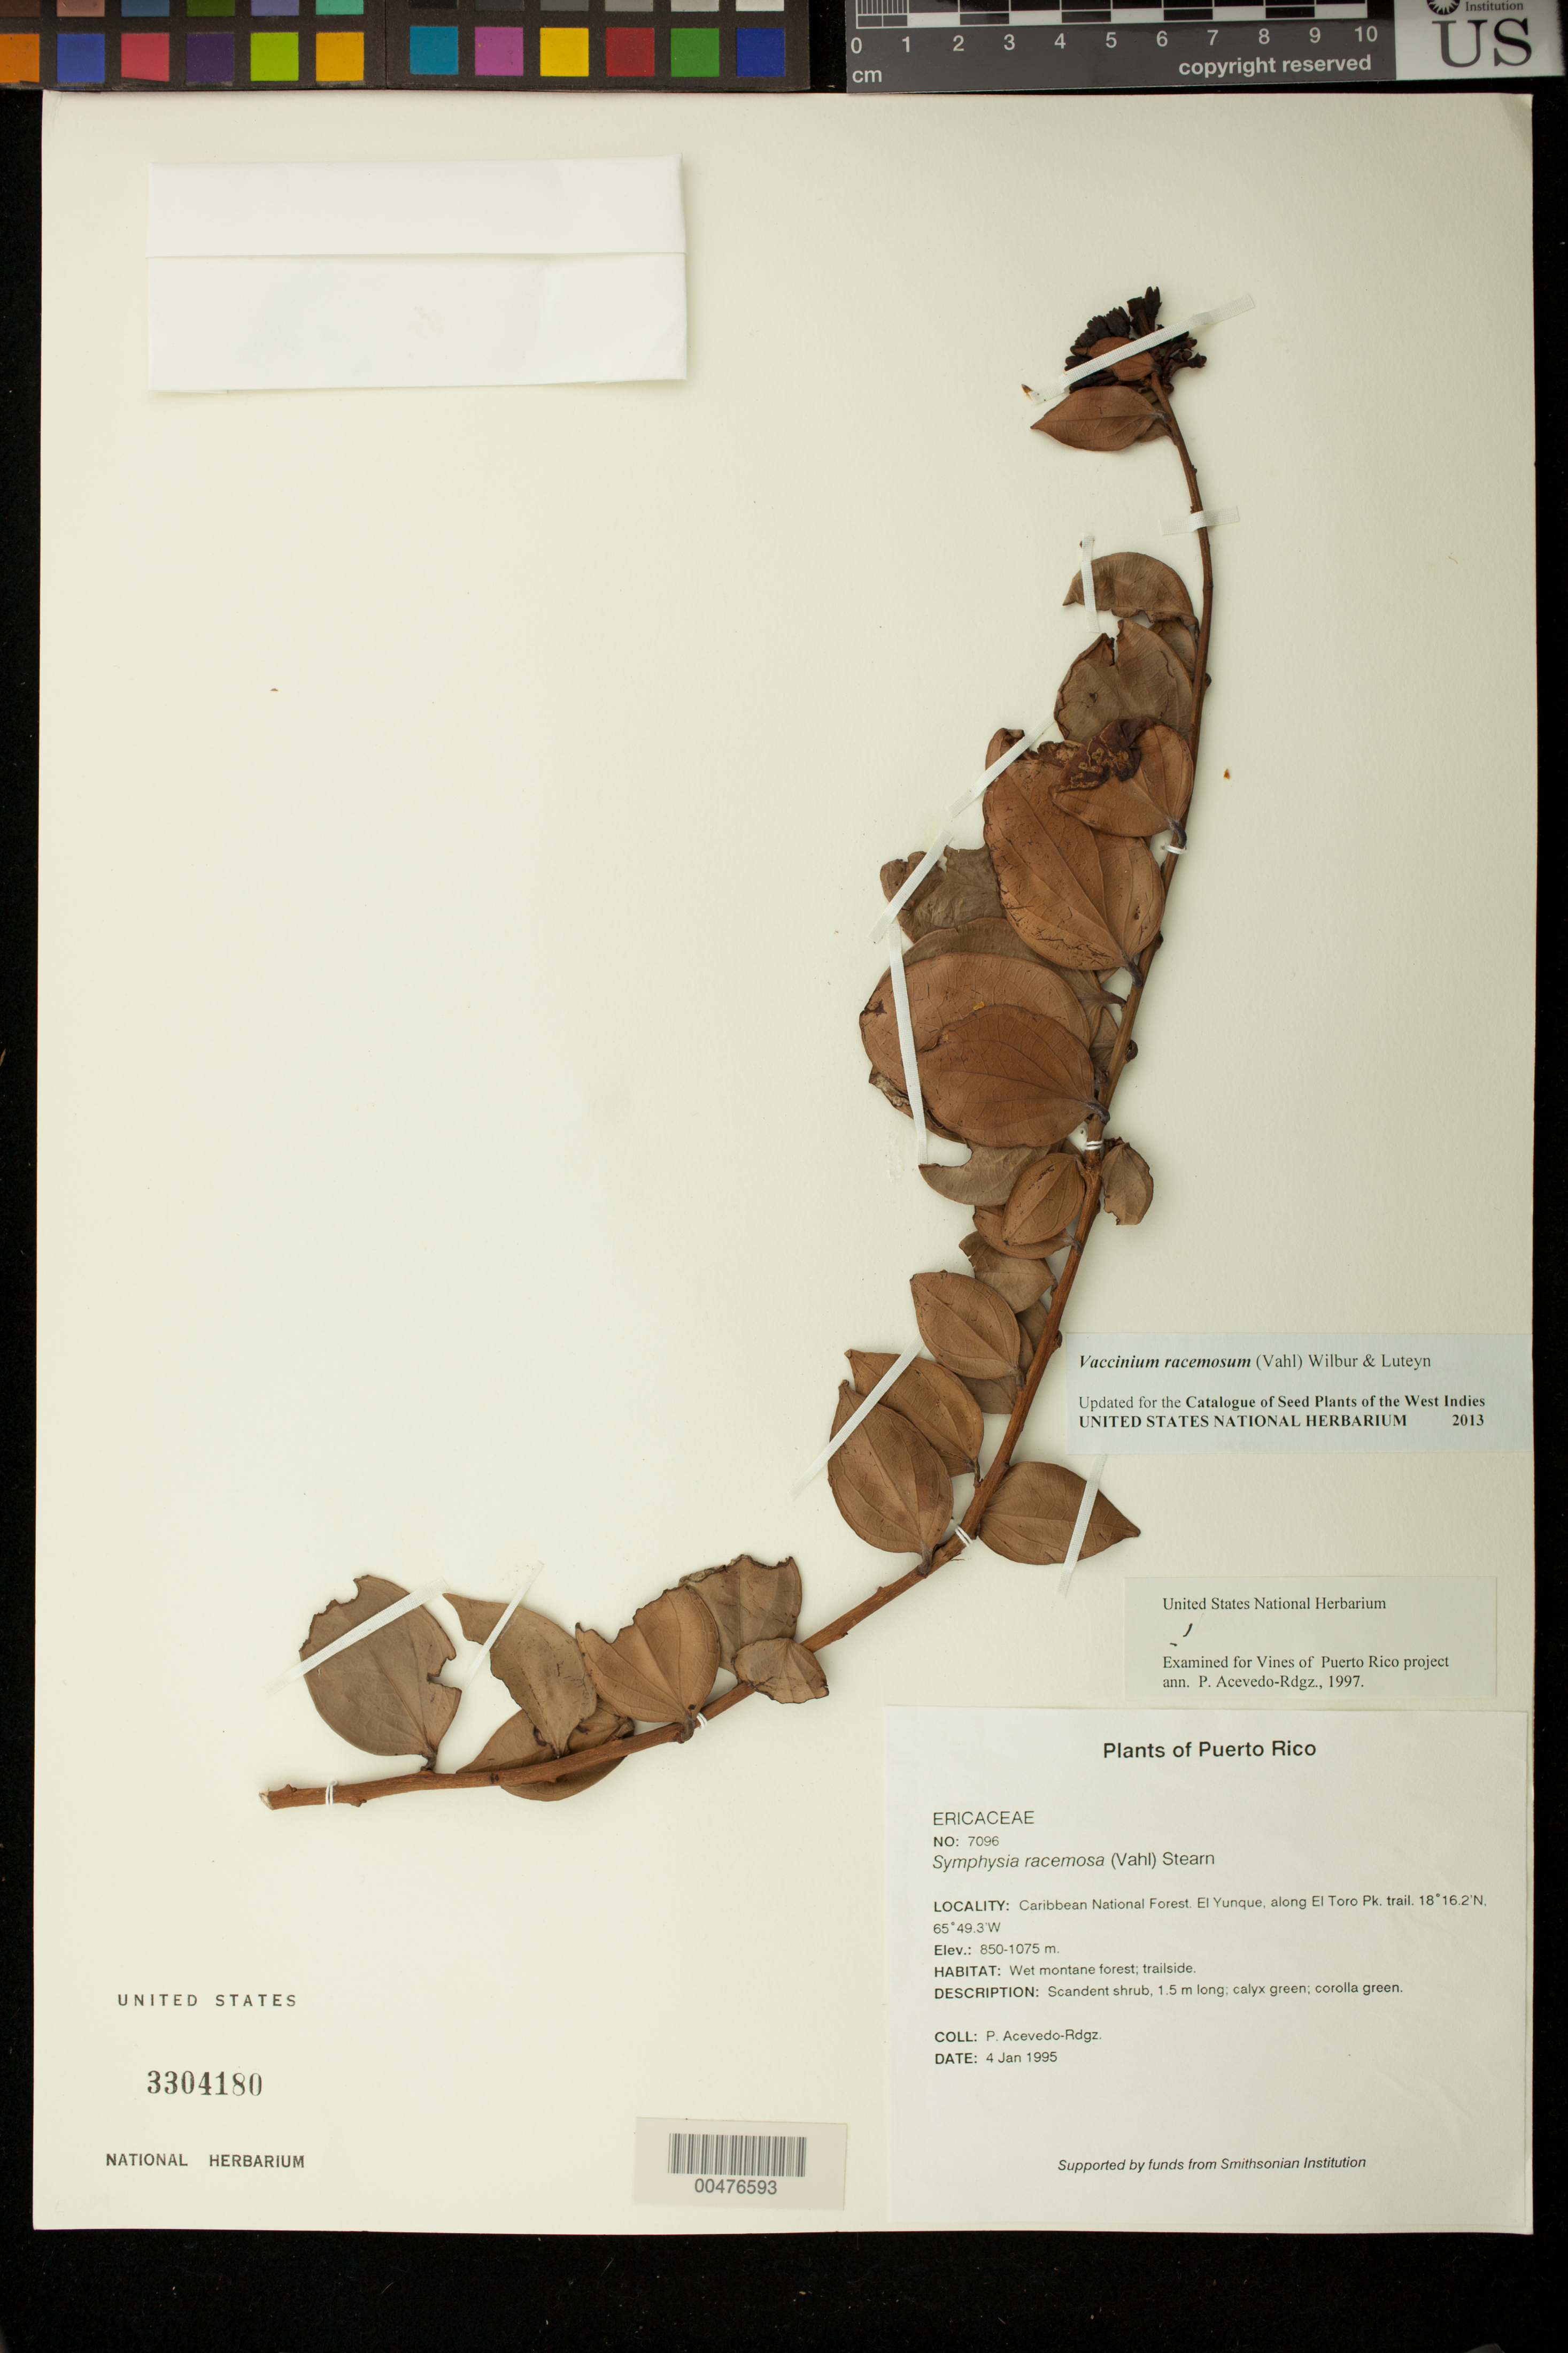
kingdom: Plantae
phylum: Tracheophyta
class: Magnoliopsida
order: Ericales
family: Ericaceae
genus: Vaccinium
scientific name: Vaccinium racemosum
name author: (Vahl) Wilbur & Luteyn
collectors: P. Acevedo-Rodr.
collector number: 7096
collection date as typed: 04 Jan 1995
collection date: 1995-01-04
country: Puerto Rico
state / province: Río Grande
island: Puerto Rico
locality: Río Grande; Caribbean National Forest. El Yunque, along El Toro Pk. trail.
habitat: Wet montane forest; trailside.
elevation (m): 850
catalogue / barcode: US 3304180